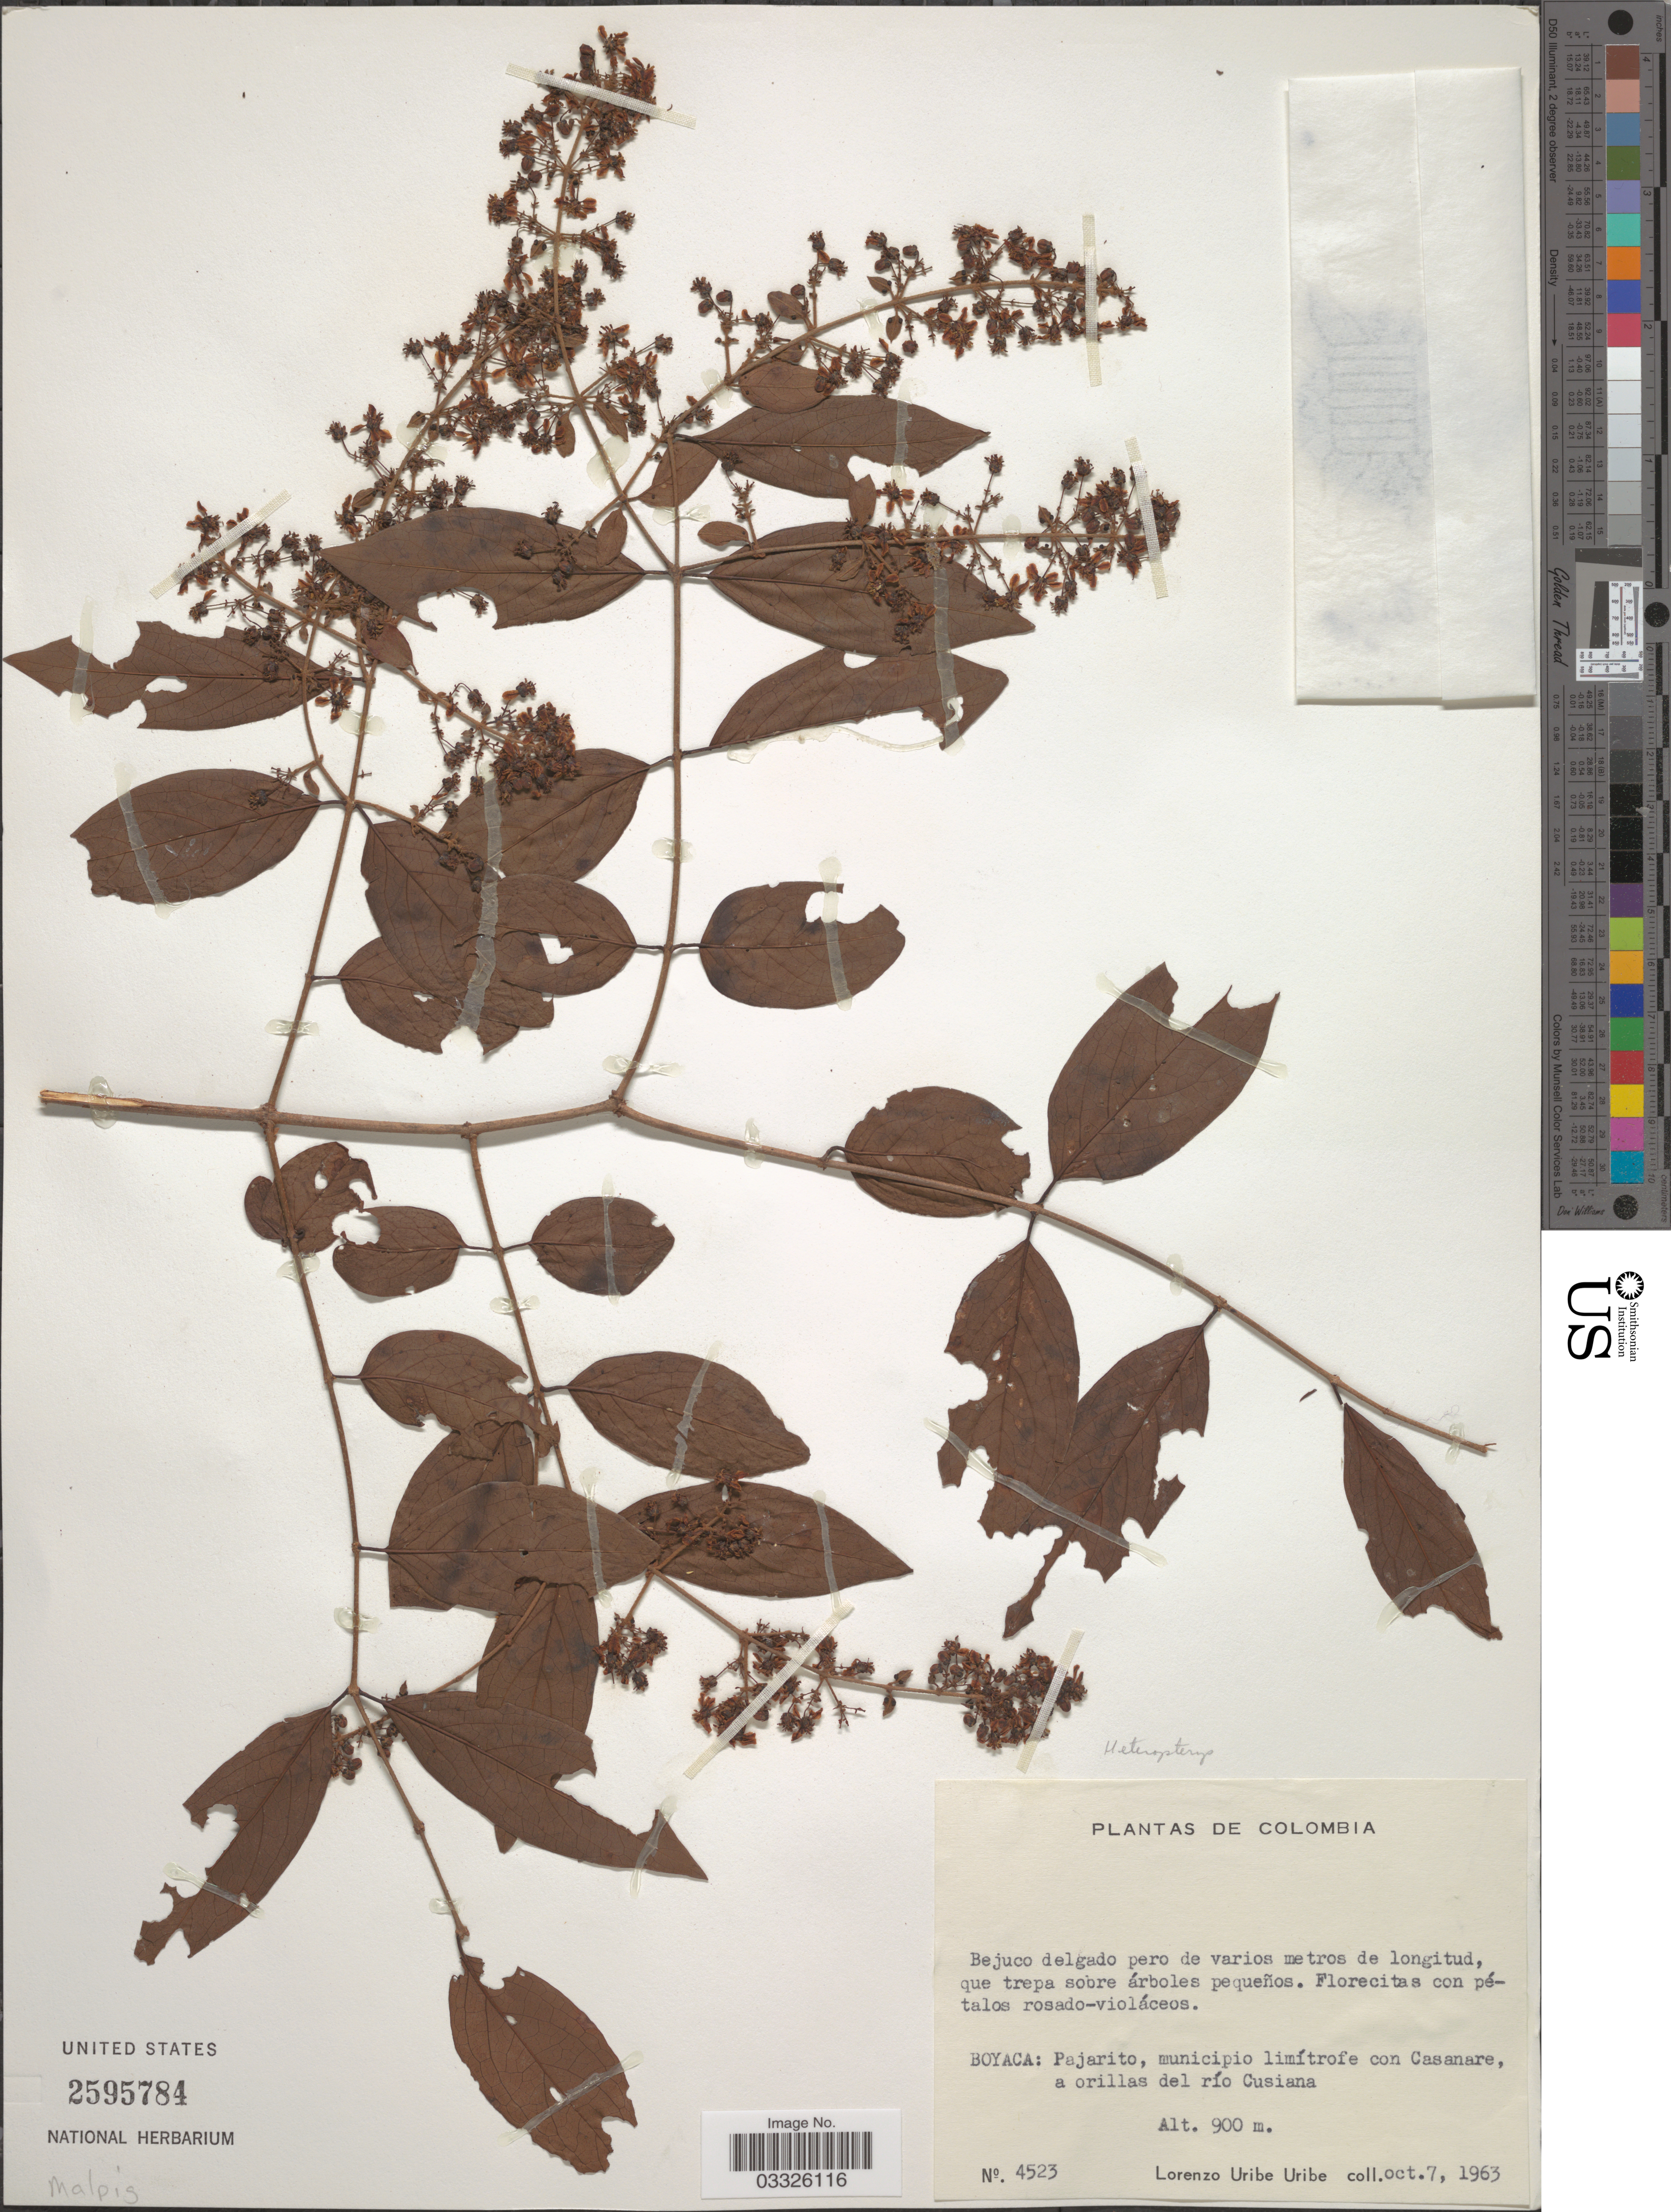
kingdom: Plantae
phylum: Tracheophyta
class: Magnoliopsida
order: Malpighiales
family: Malpighiaceae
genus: Heteropterys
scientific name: Heteropterys sp.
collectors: L. Uribe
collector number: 4523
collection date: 1963-10-07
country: Colombia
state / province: Boyacá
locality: Pajarito, municipio limítrofe con Casanarem a orillas del río Cusiana.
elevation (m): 900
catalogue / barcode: US 2595784